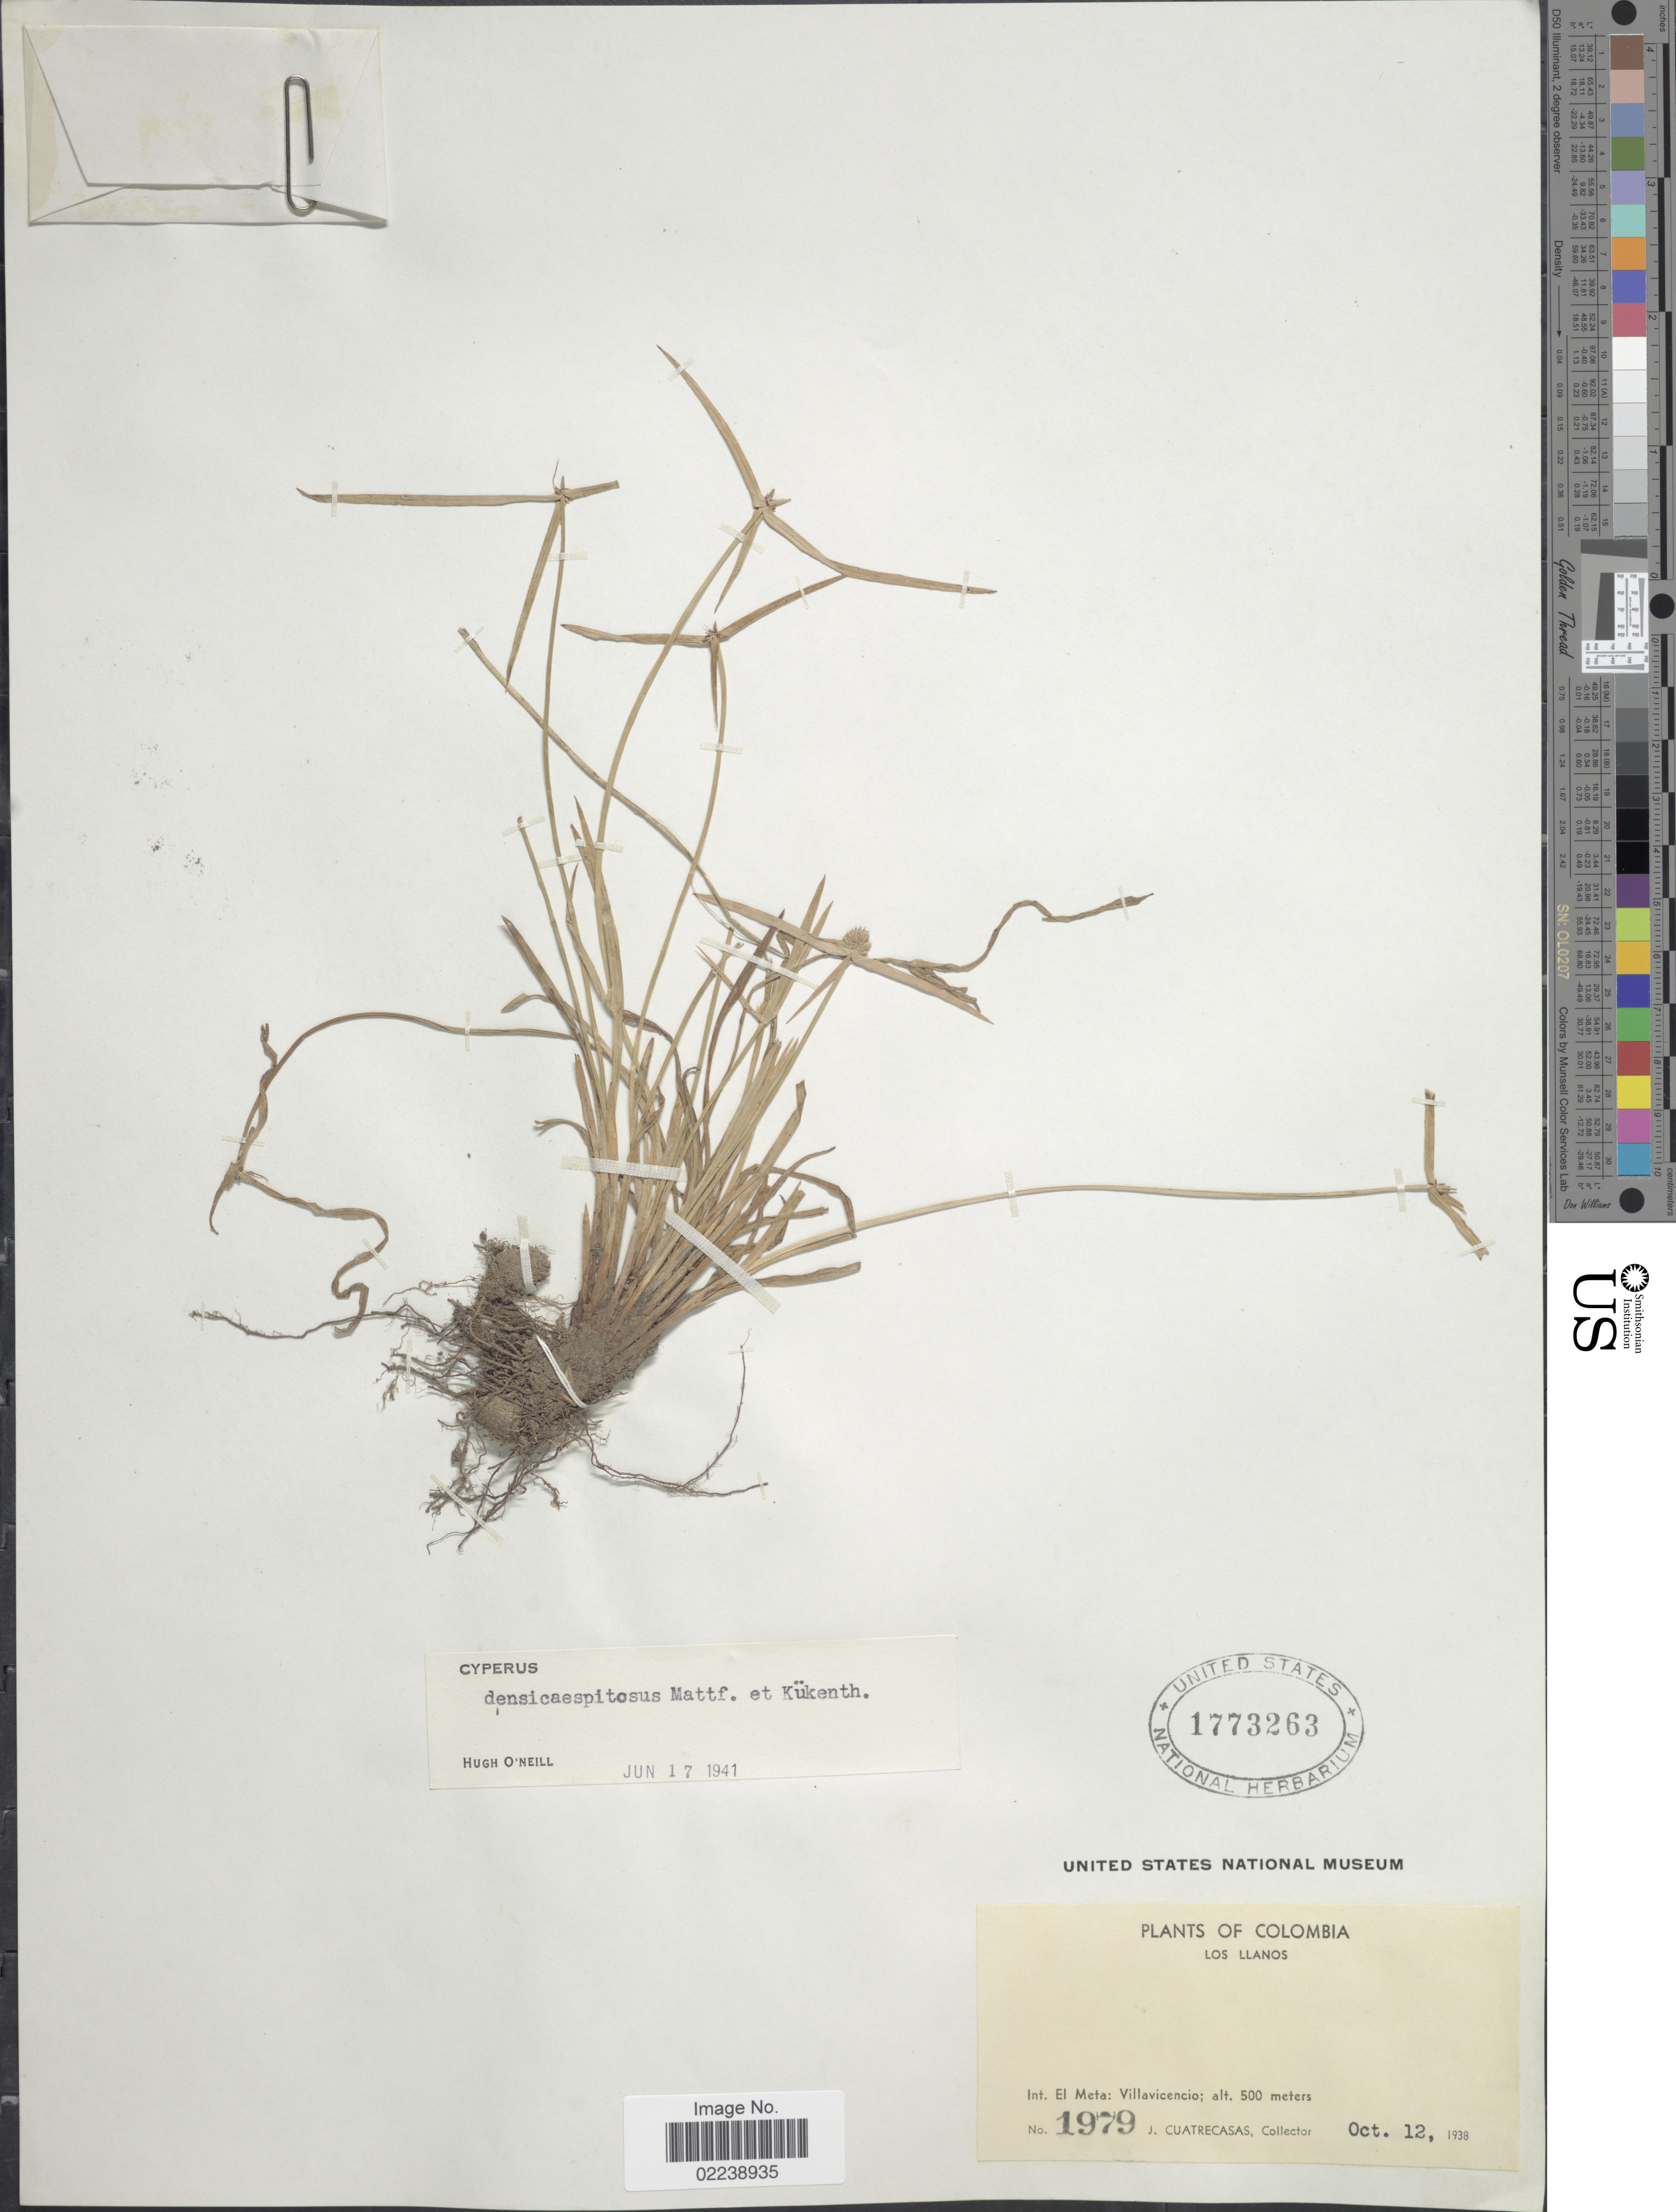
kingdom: Plantae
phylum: Tracheophyta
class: Liliopsida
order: Poales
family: Cyperaceae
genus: Cyperus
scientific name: Cyperus hortensis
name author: (Salzm. ex Steud.) Dorr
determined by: Strong, M. T., (US), Smithsonian Institution - National Museum of Natural History (UNITED STATES)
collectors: J. Cuatrecasas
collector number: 1979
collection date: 1938-10-12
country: Colombia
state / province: Meta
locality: Los Llanos, Villavicencio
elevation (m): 500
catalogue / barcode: US 1773263